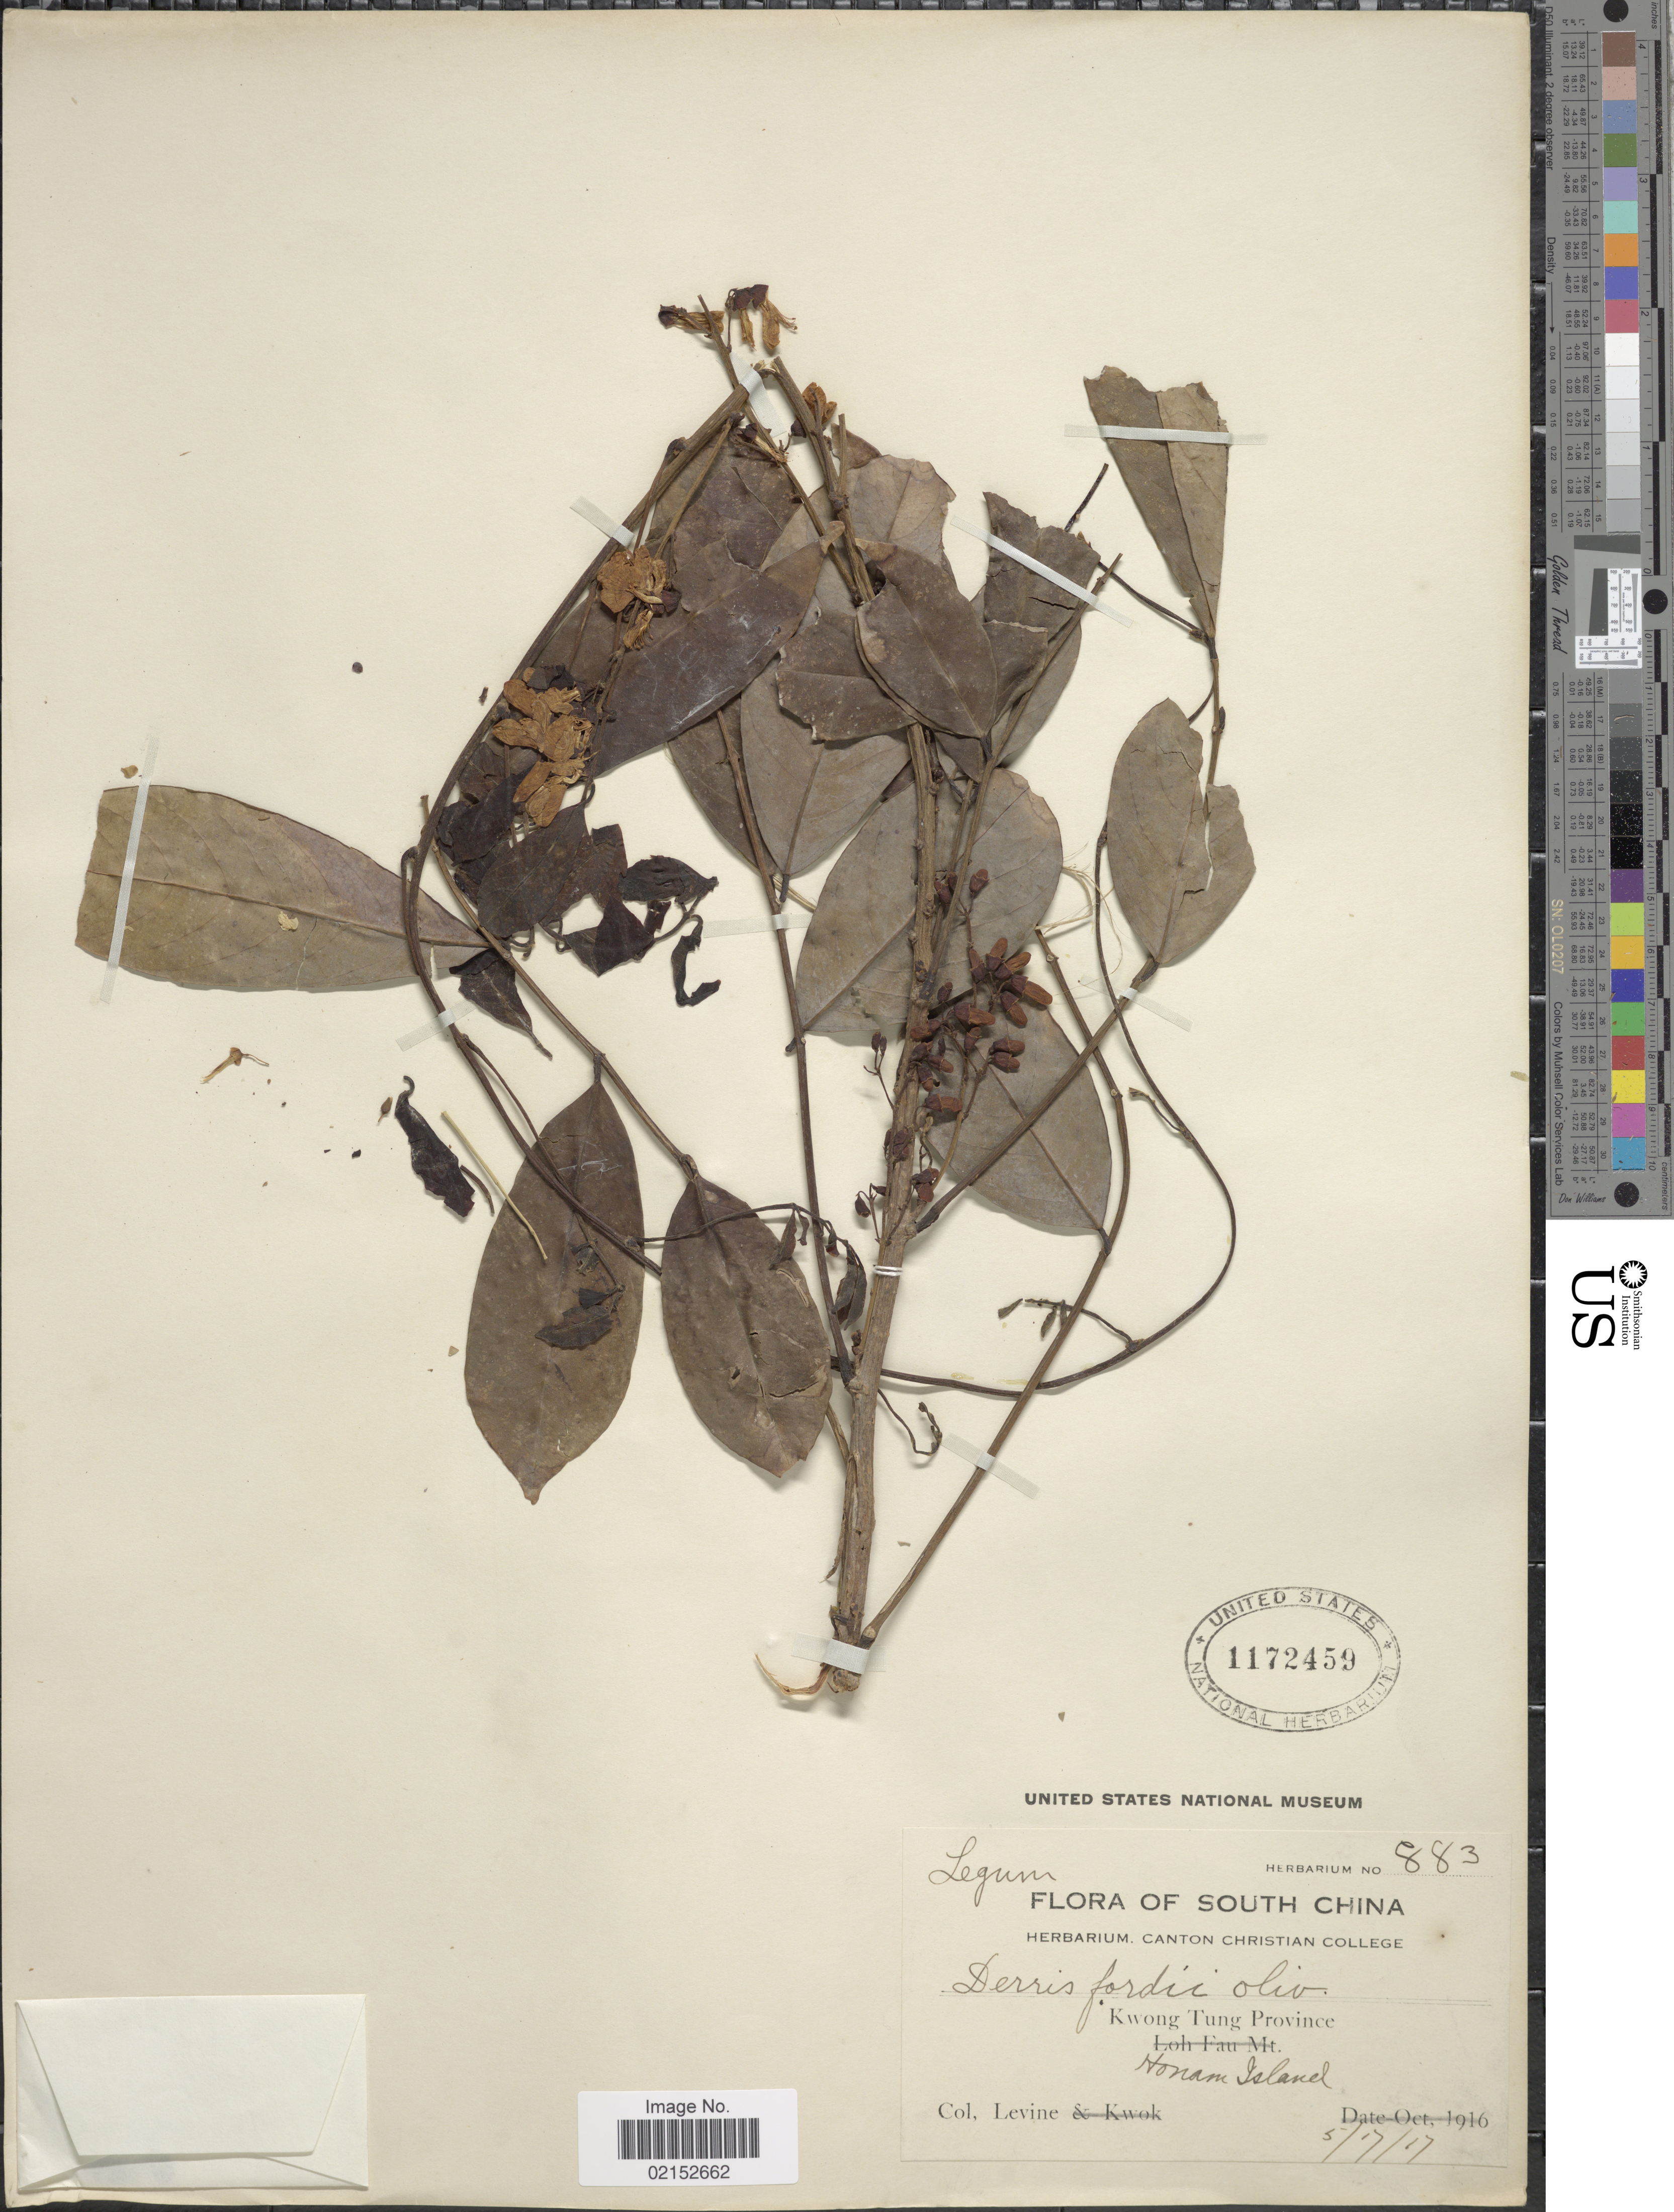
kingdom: Plantae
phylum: Tracheophyta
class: Magnoliopsida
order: Fabales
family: Fabaceae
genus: Derris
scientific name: Derris fordii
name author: Oliv.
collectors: -. Levine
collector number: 883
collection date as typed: Transcribed d/m/y: 17/5/17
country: China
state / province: Guangdong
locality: South China. Kwong Tung Proivnce. Honam Island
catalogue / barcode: US 1172459